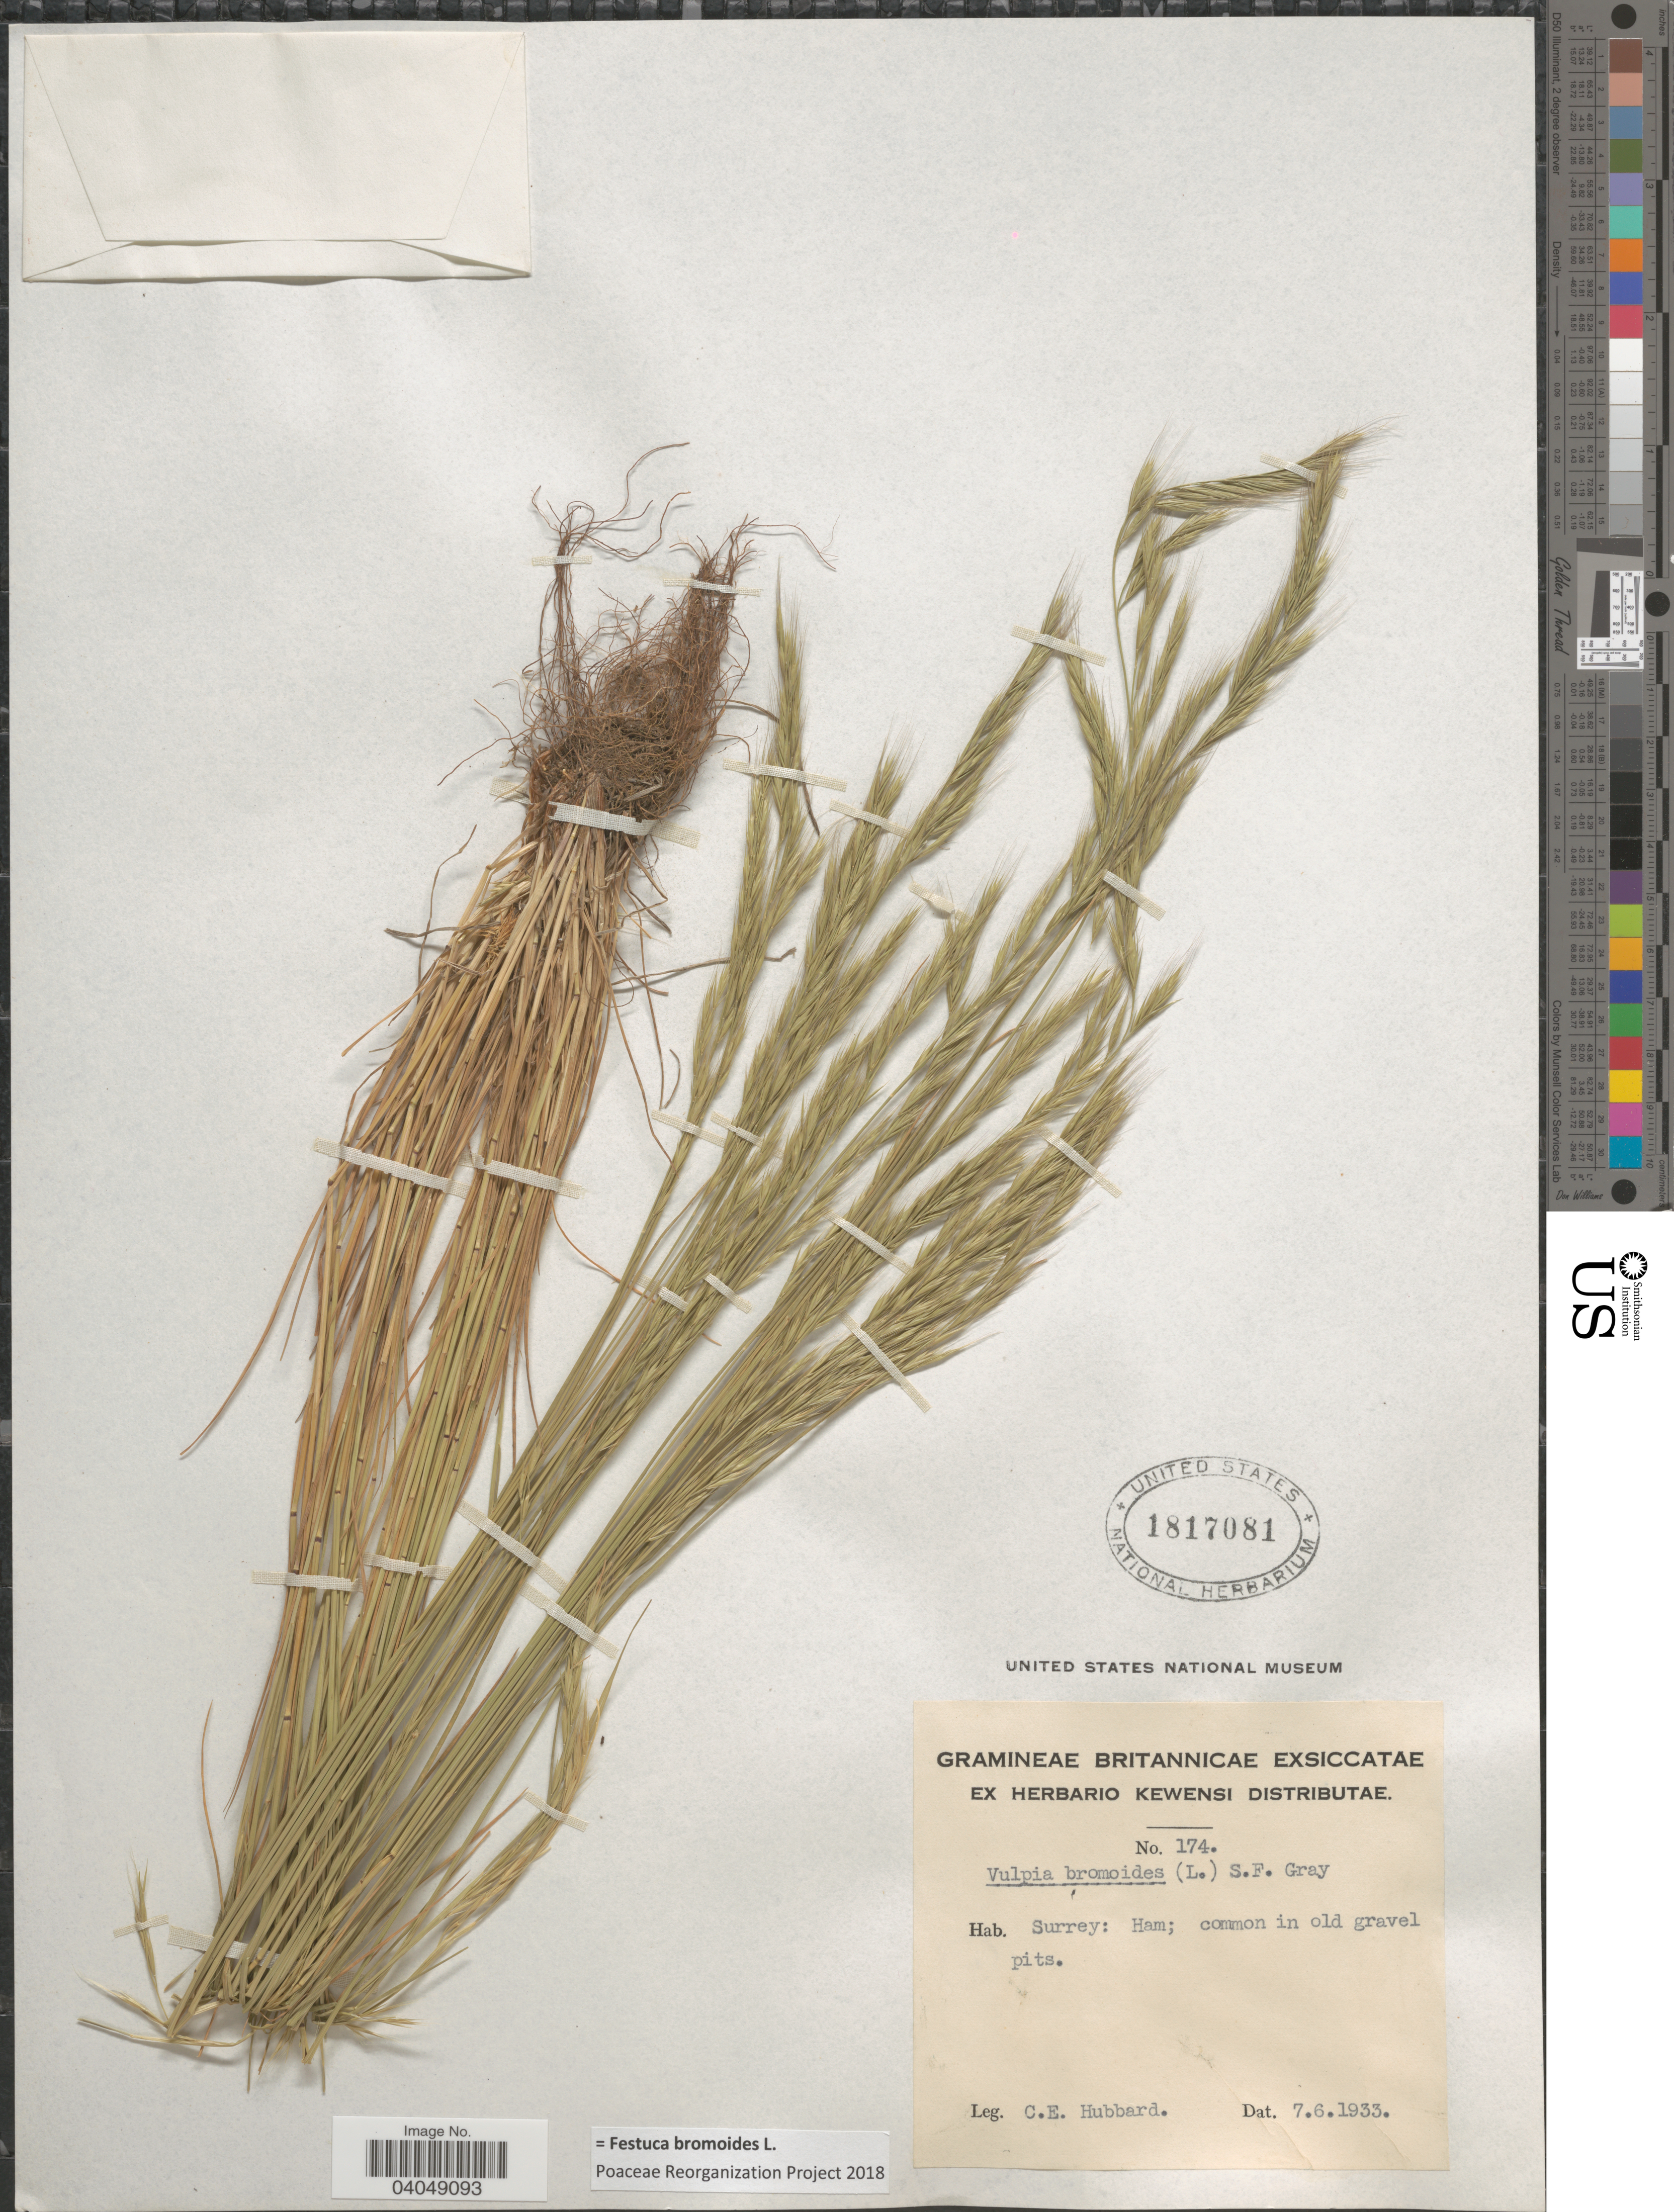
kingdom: Plantae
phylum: Tracheophyta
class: Liliopsida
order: Poales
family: Poaceae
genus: Festuca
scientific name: Festuca bromoides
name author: L.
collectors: C. E. Hubbard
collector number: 174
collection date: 1933-06-07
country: United Kingdom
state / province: England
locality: Surrey: Ham.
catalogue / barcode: US 1817081